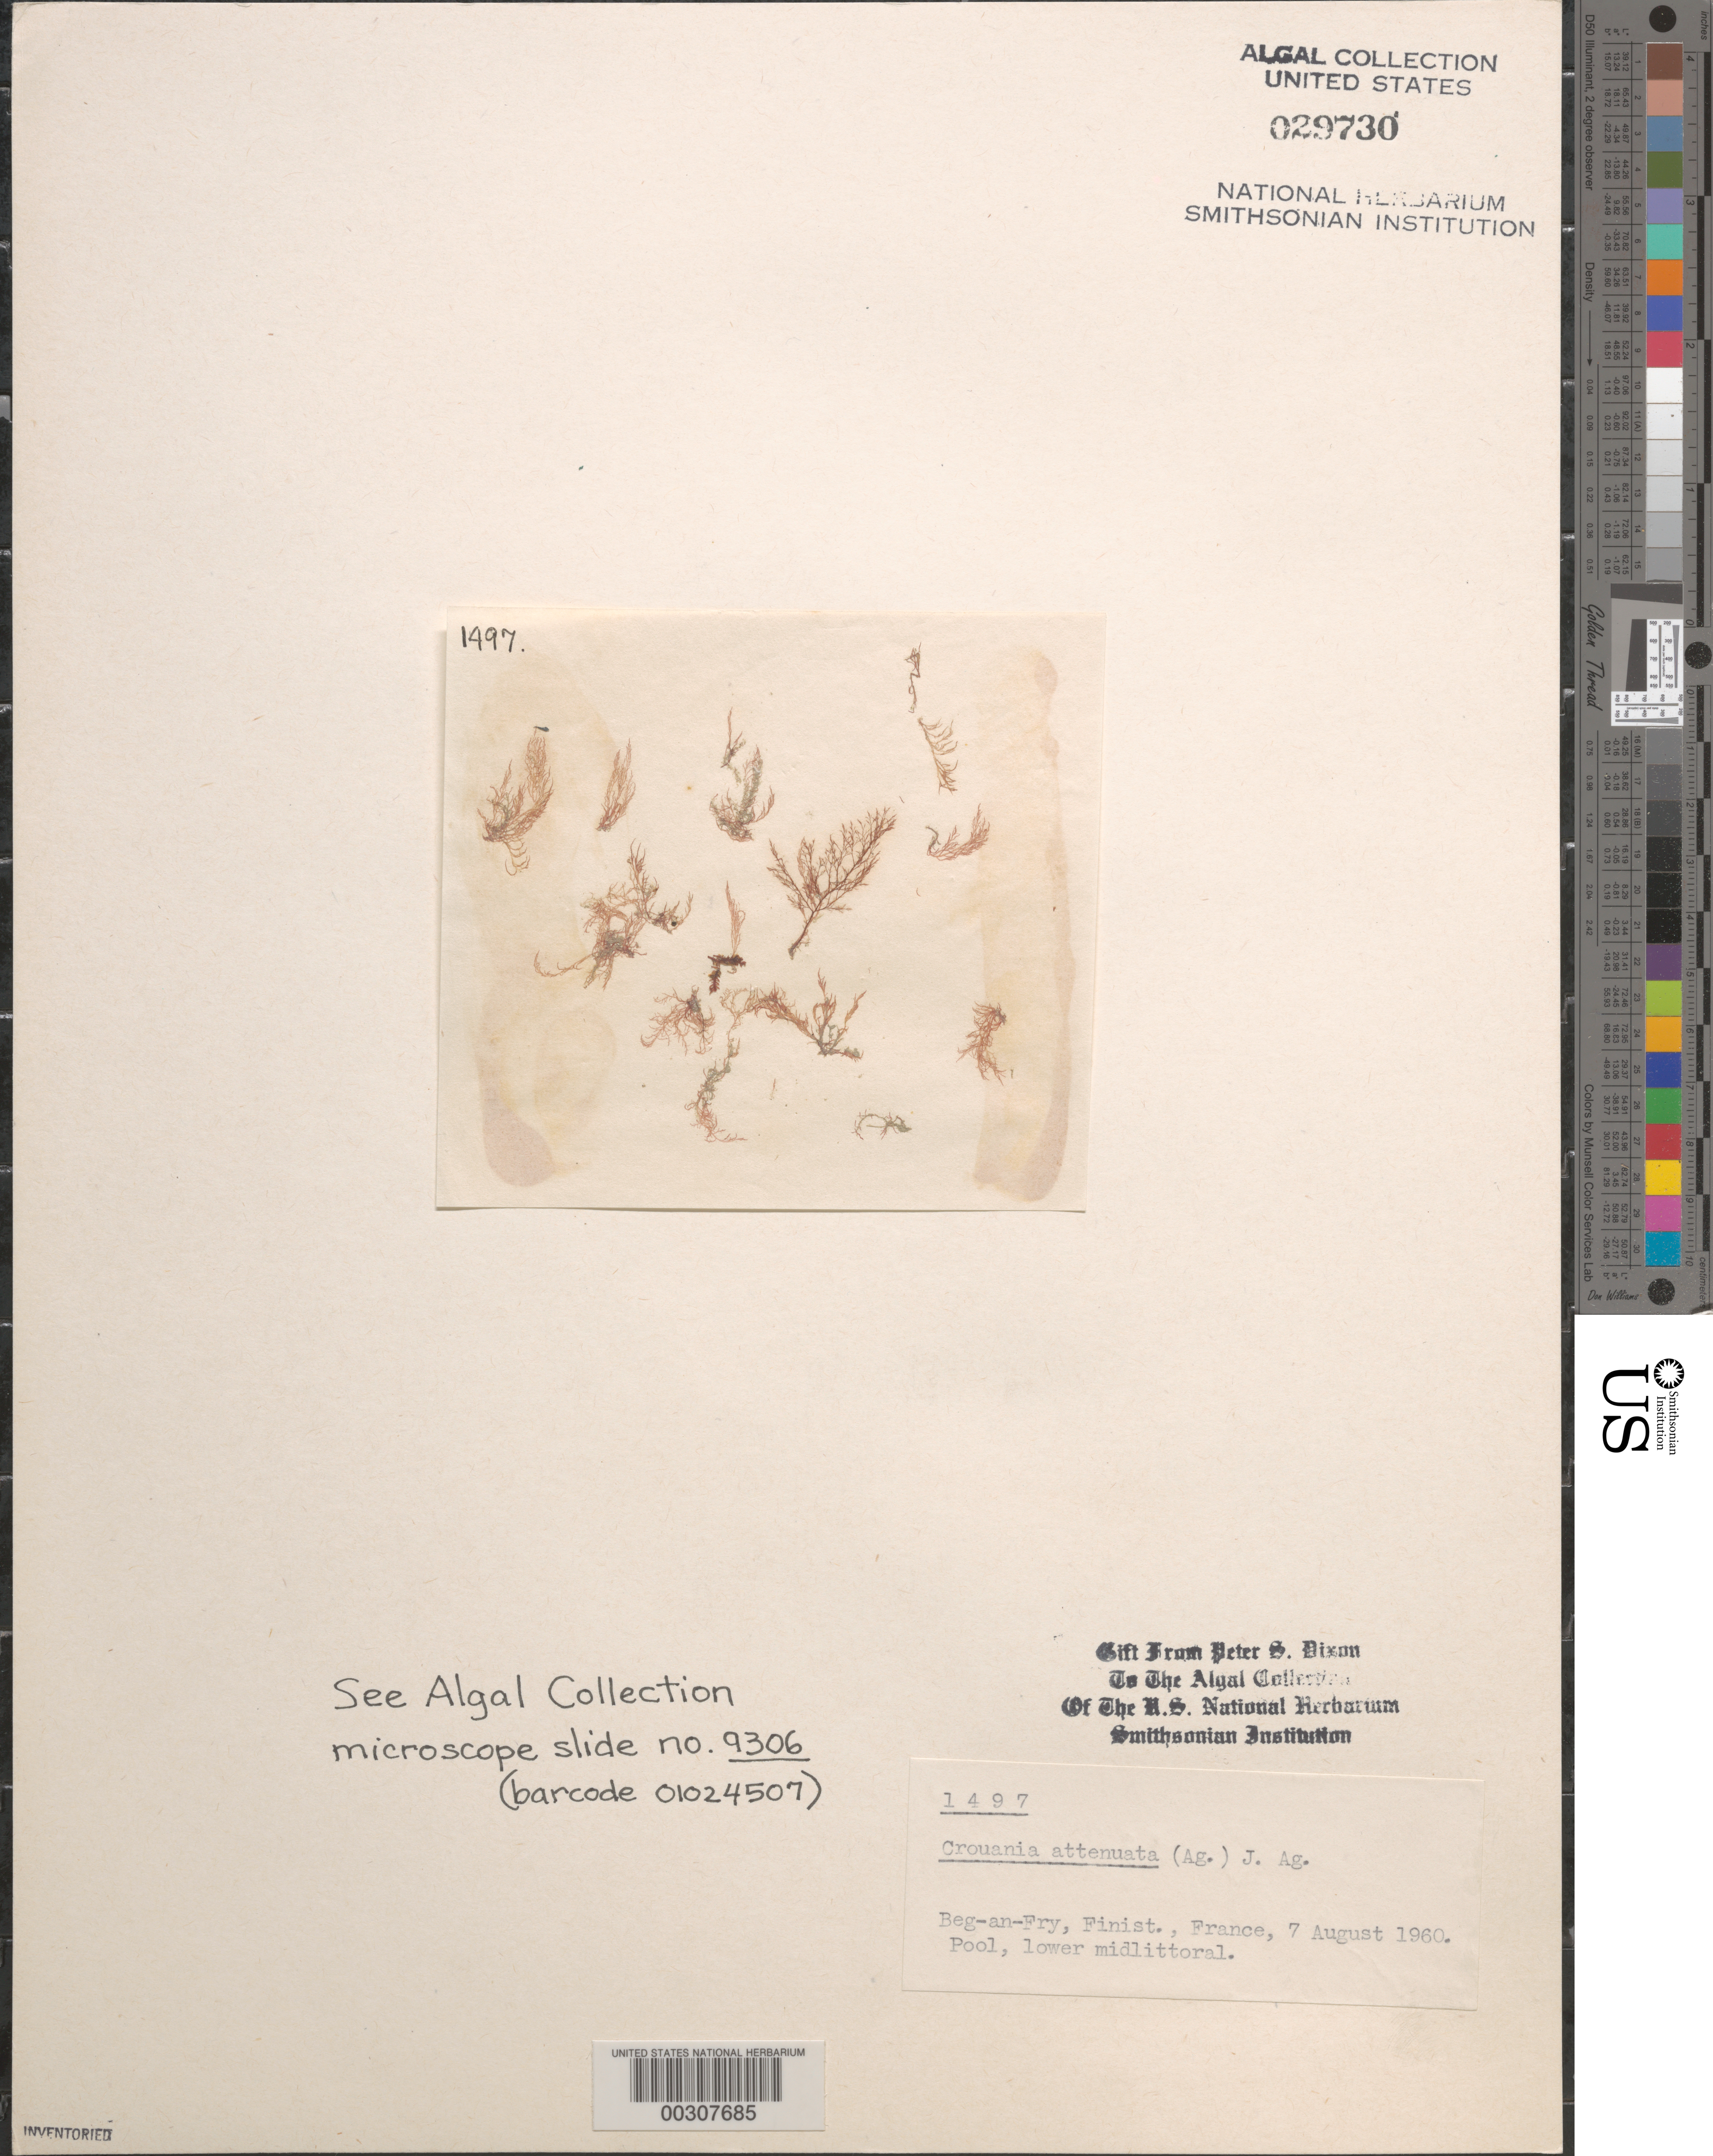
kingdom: Plantae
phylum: Rhodophyta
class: Florideophyceae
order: Ceramiales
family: Callithamniaceae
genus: Crouania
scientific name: Crouania attenuata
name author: (C. Agardh) J. Agardh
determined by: Dixon, P. S.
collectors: P. S. Dixon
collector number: PSD 1497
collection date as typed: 07 Aug 1960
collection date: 1960-08-07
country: France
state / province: Bretagne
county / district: Finistère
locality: Beg-an-Fry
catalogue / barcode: US 29730